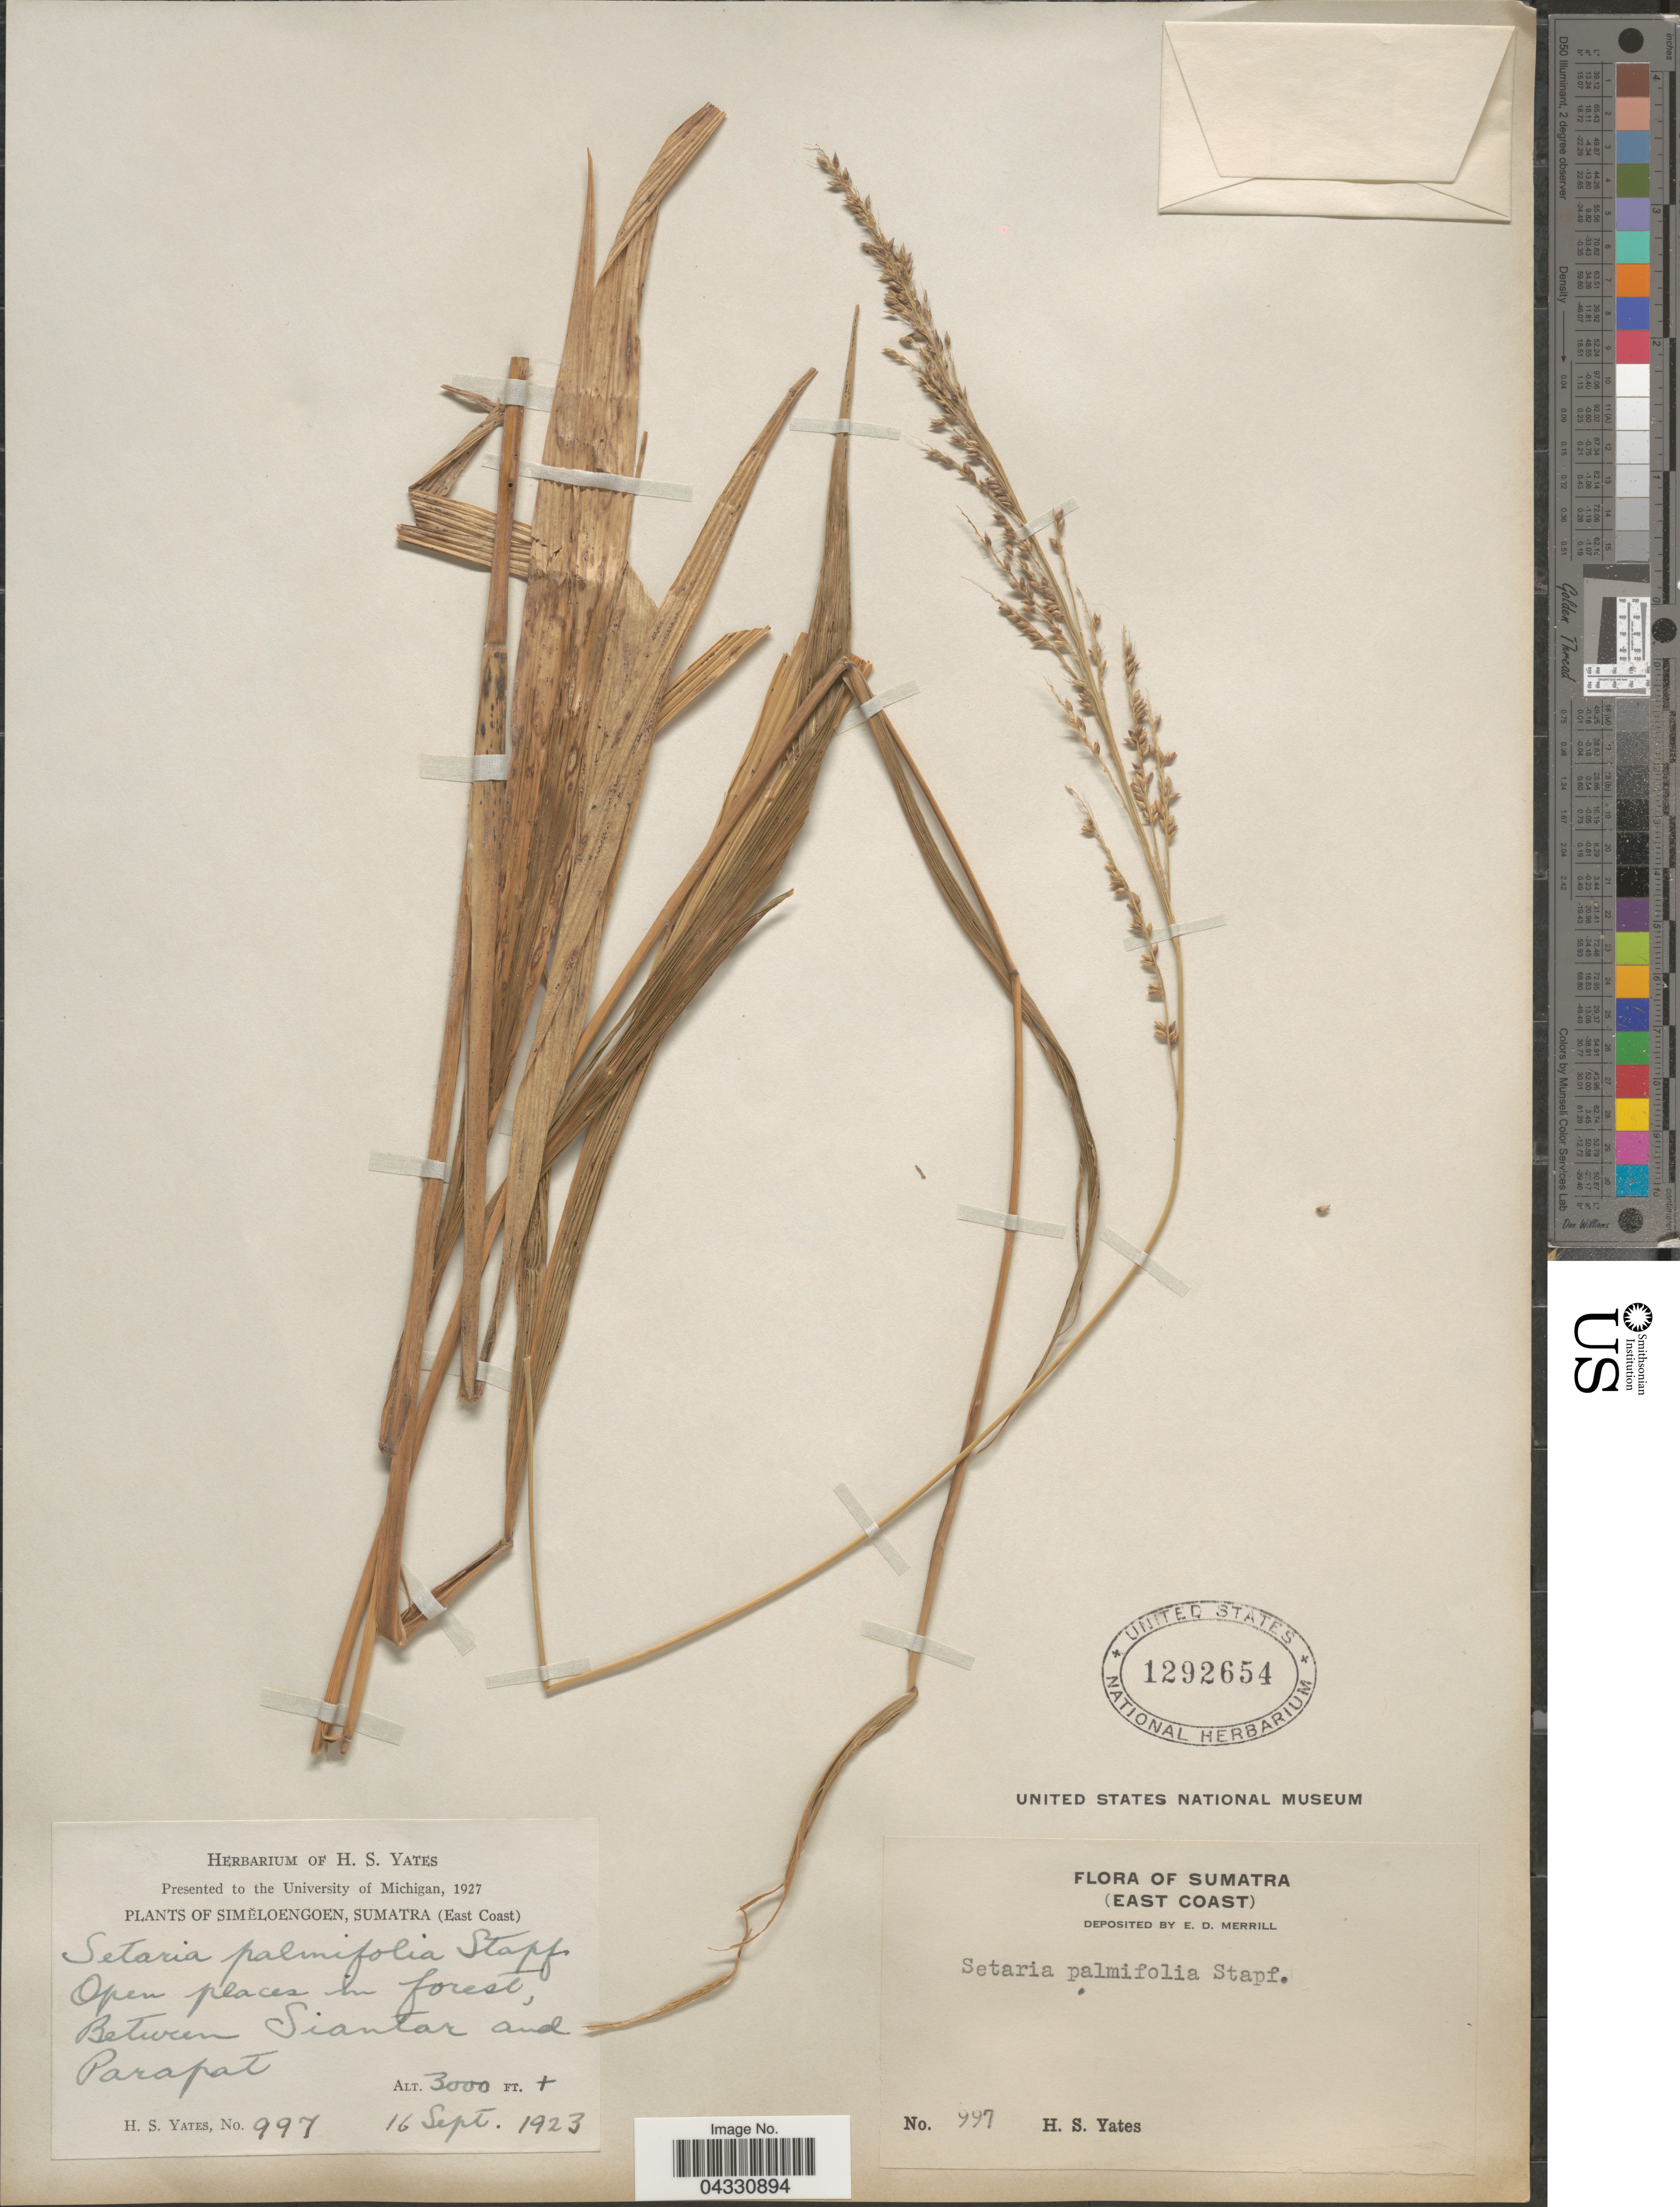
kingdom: Plantae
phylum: Tracheophyta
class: Liliopsida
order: Poales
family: Poaceae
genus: Setaria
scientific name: Setaria palmifolia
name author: (J. Koenig) Stapf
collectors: H. S. Yates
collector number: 997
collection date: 1923-09-16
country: Indonesia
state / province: Sumatra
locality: Siměloengoen, Sumatra (East Coast). Between Siantar and Parapat.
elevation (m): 914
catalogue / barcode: US 1292654